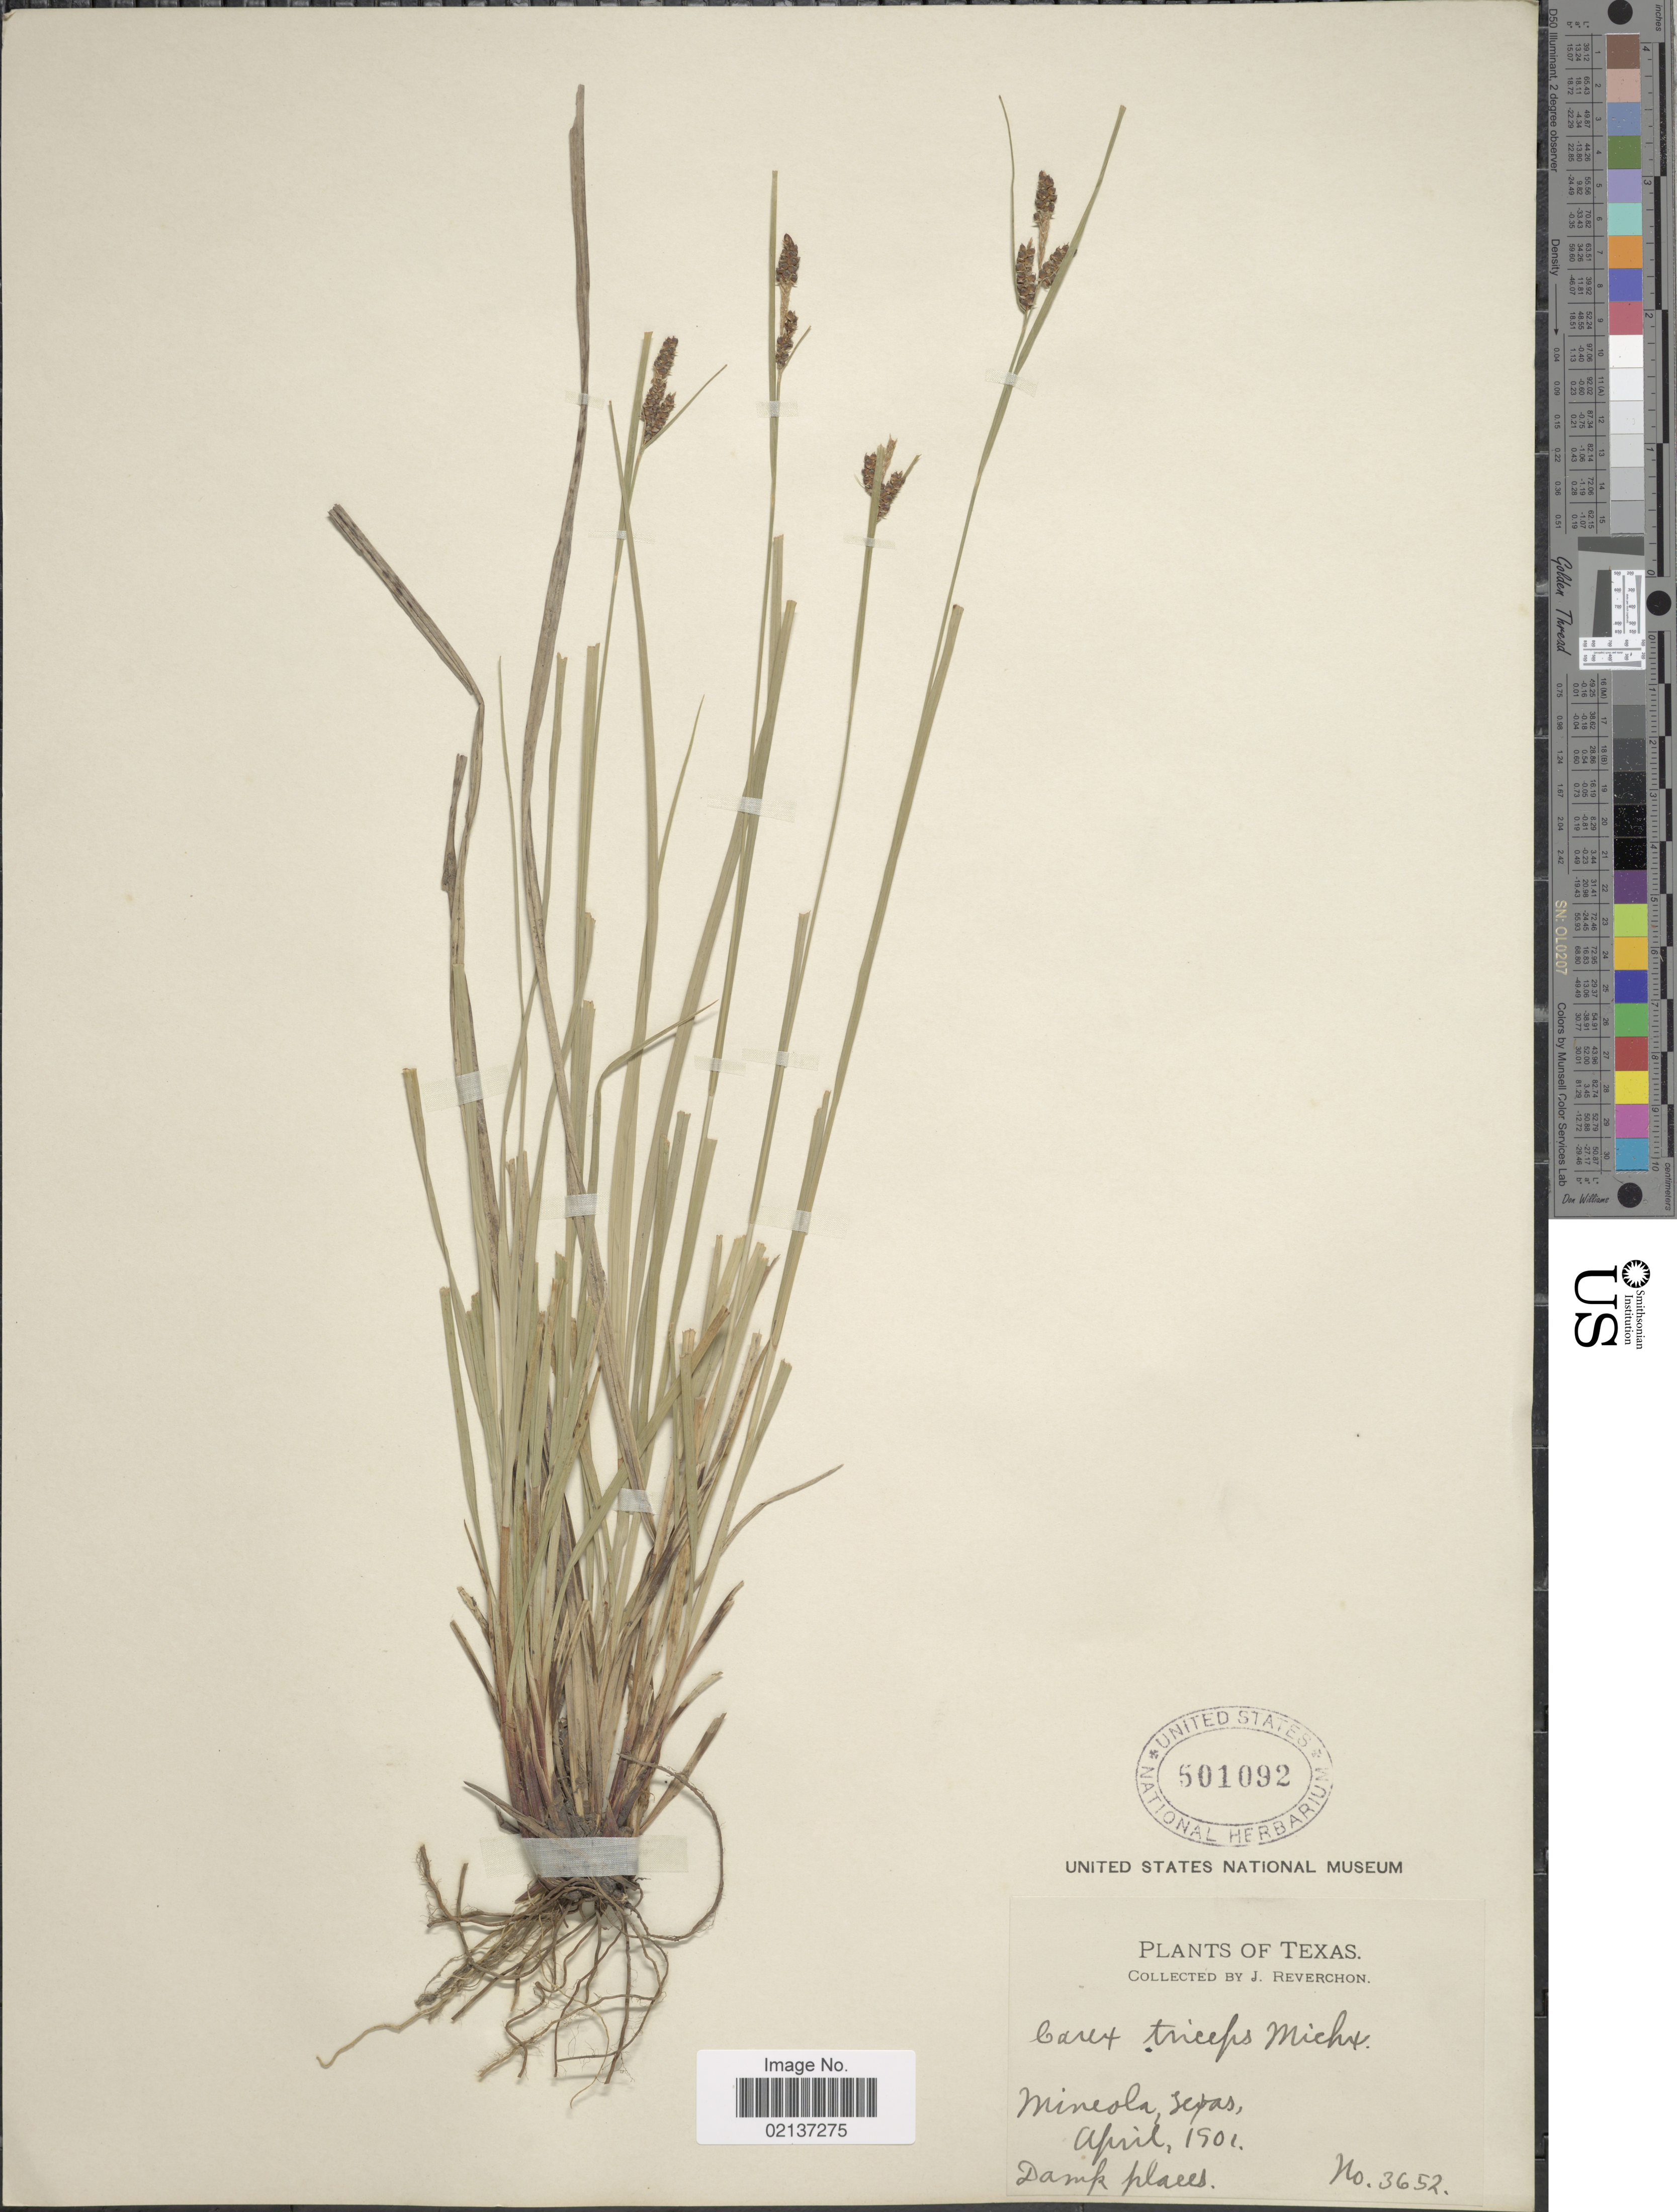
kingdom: Plantae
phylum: Tracheophyta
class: Liliopsida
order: Poales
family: Cyperaceae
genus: Carex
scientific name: Carex hirsutella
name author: Mack.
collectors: J. Reverchon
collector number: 3652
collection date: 1901-04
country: United States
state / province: Texas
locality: Mincola, damp places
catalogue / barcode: US 501092